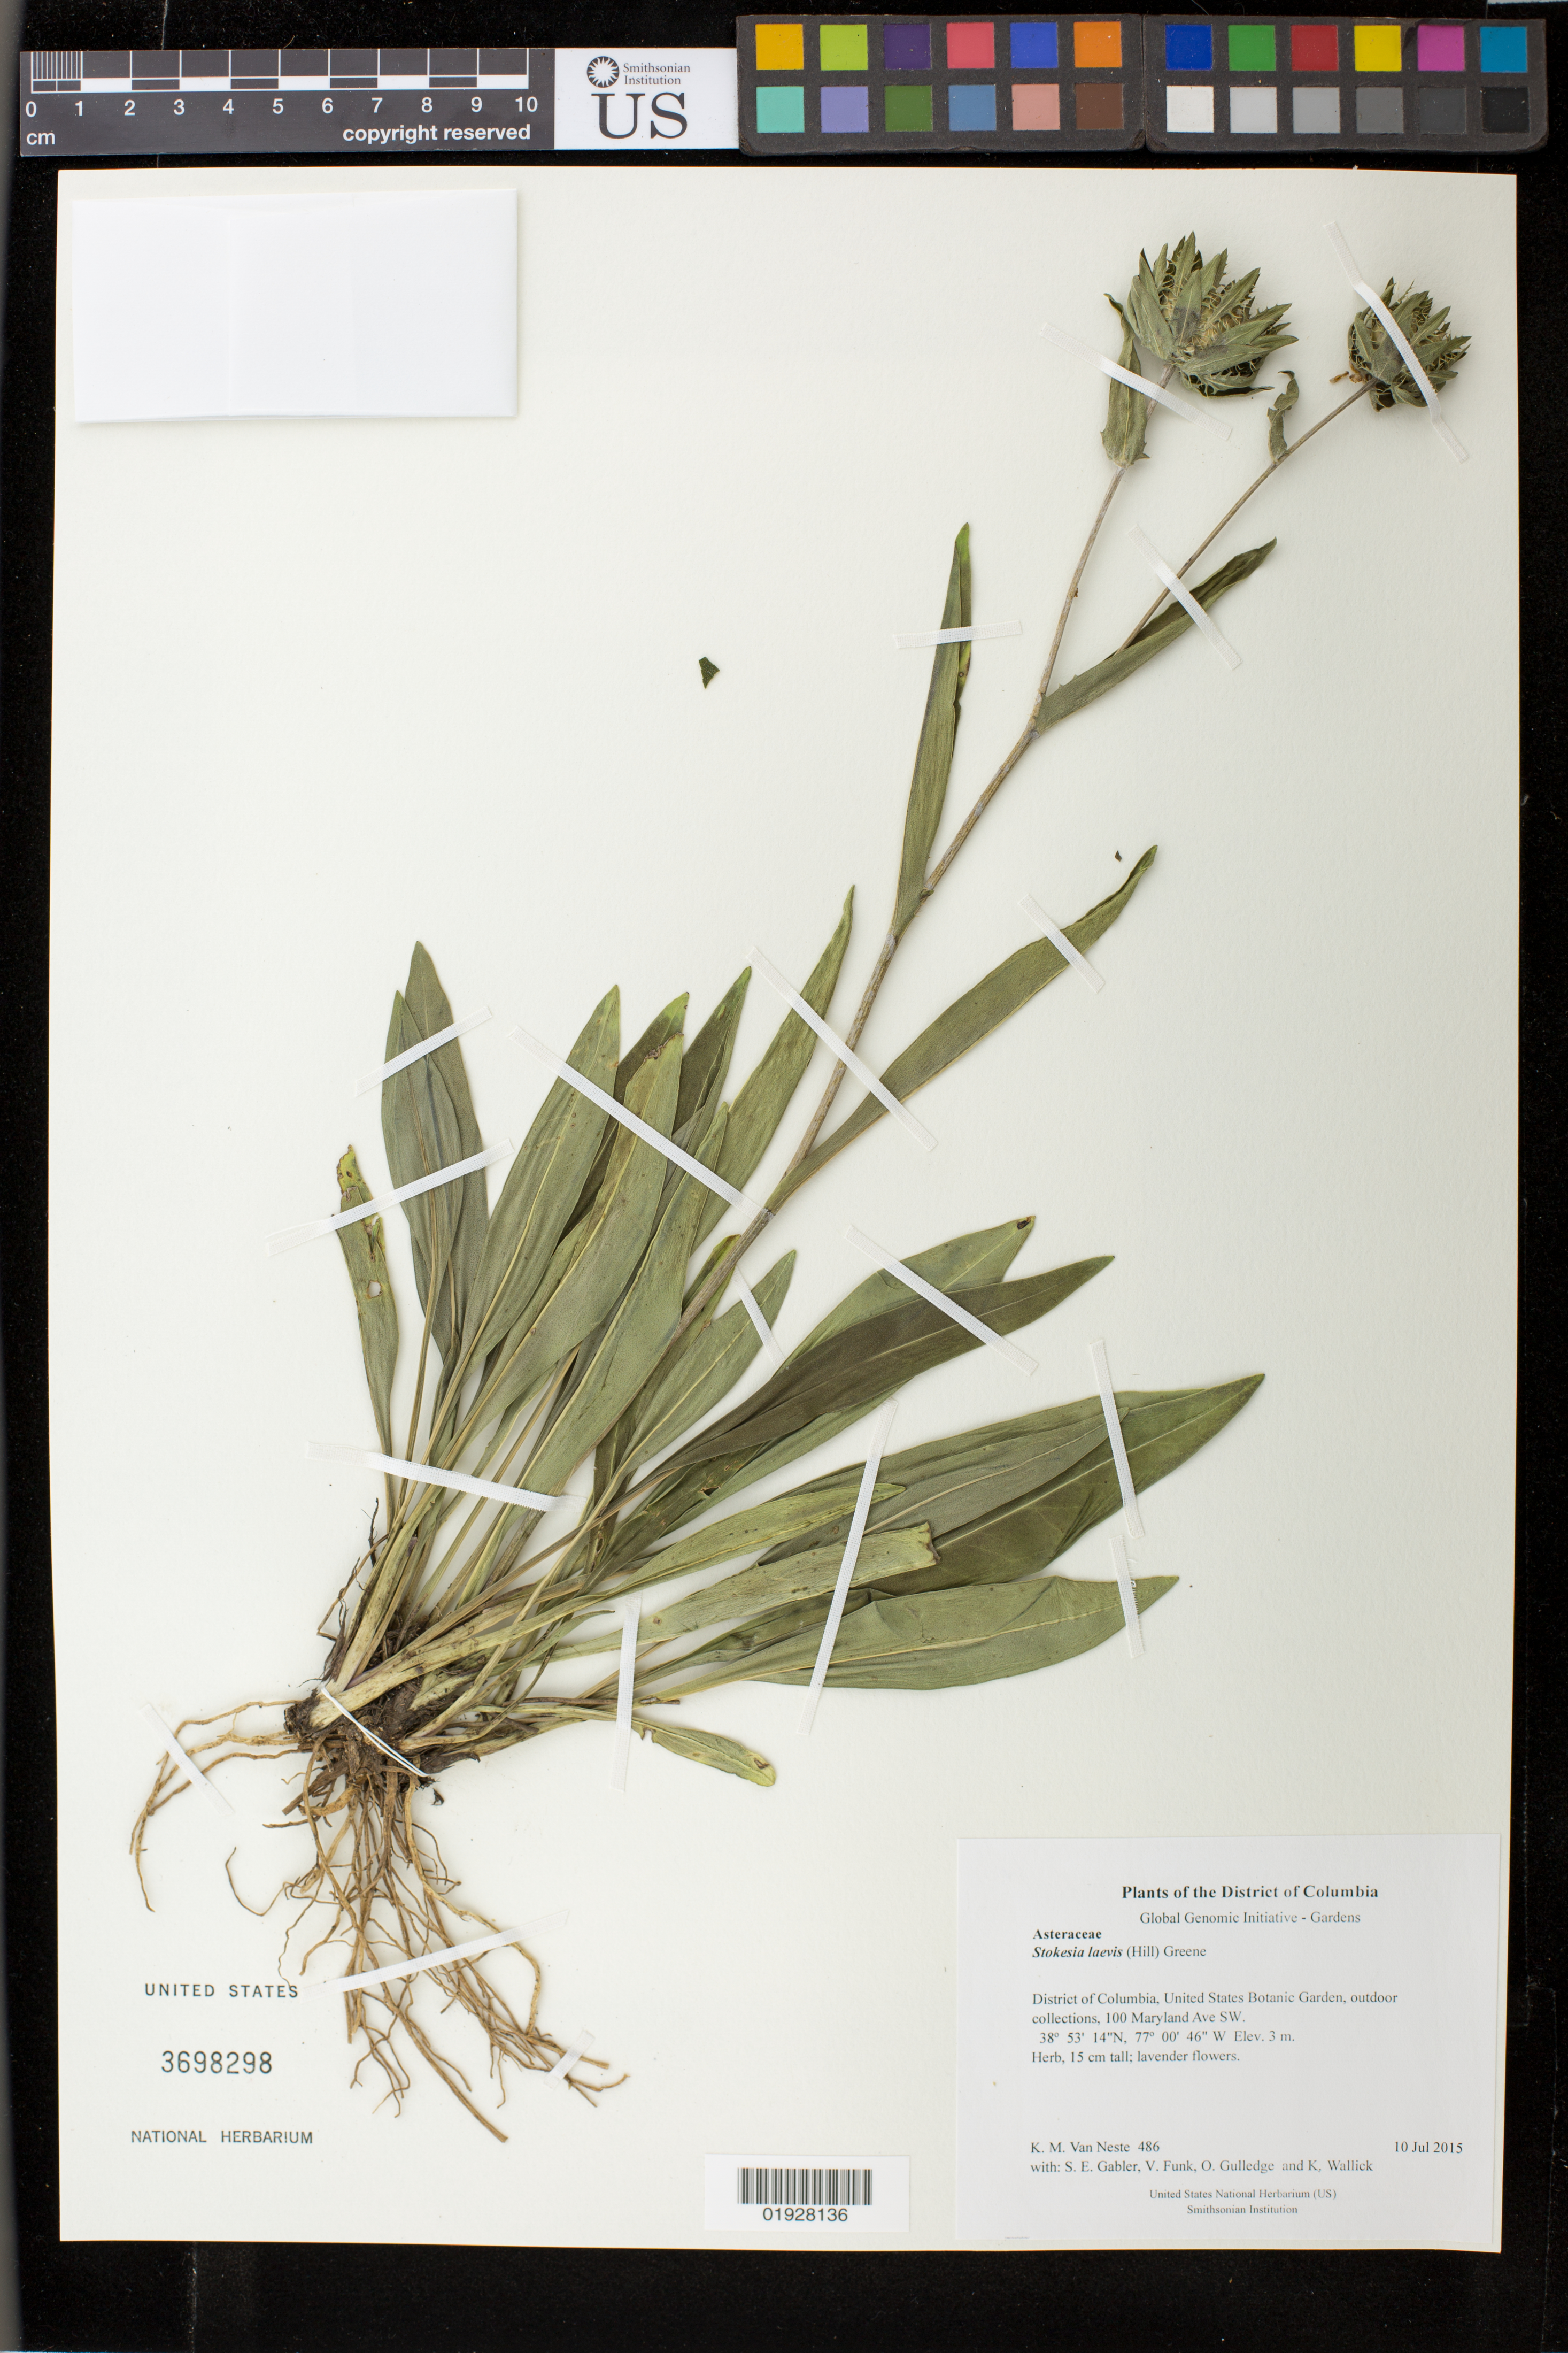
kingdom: Plantae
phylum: Tracheophyta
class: Magnoliopsida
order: Asterales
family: Asteraceae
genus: Stokesia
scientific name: Stokesia laevis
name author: (Hill) Greene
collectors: K. M. Van Neste, S. E. Gabler, V. Funk, O. Gulledge & K. Wallick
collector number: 486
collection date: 2015-07-10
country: United States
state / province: District of Columbia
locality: United States Botanic Garden, outdoor collections, 100 Maryland Ave SW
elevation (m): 3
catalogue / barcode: US 3698298